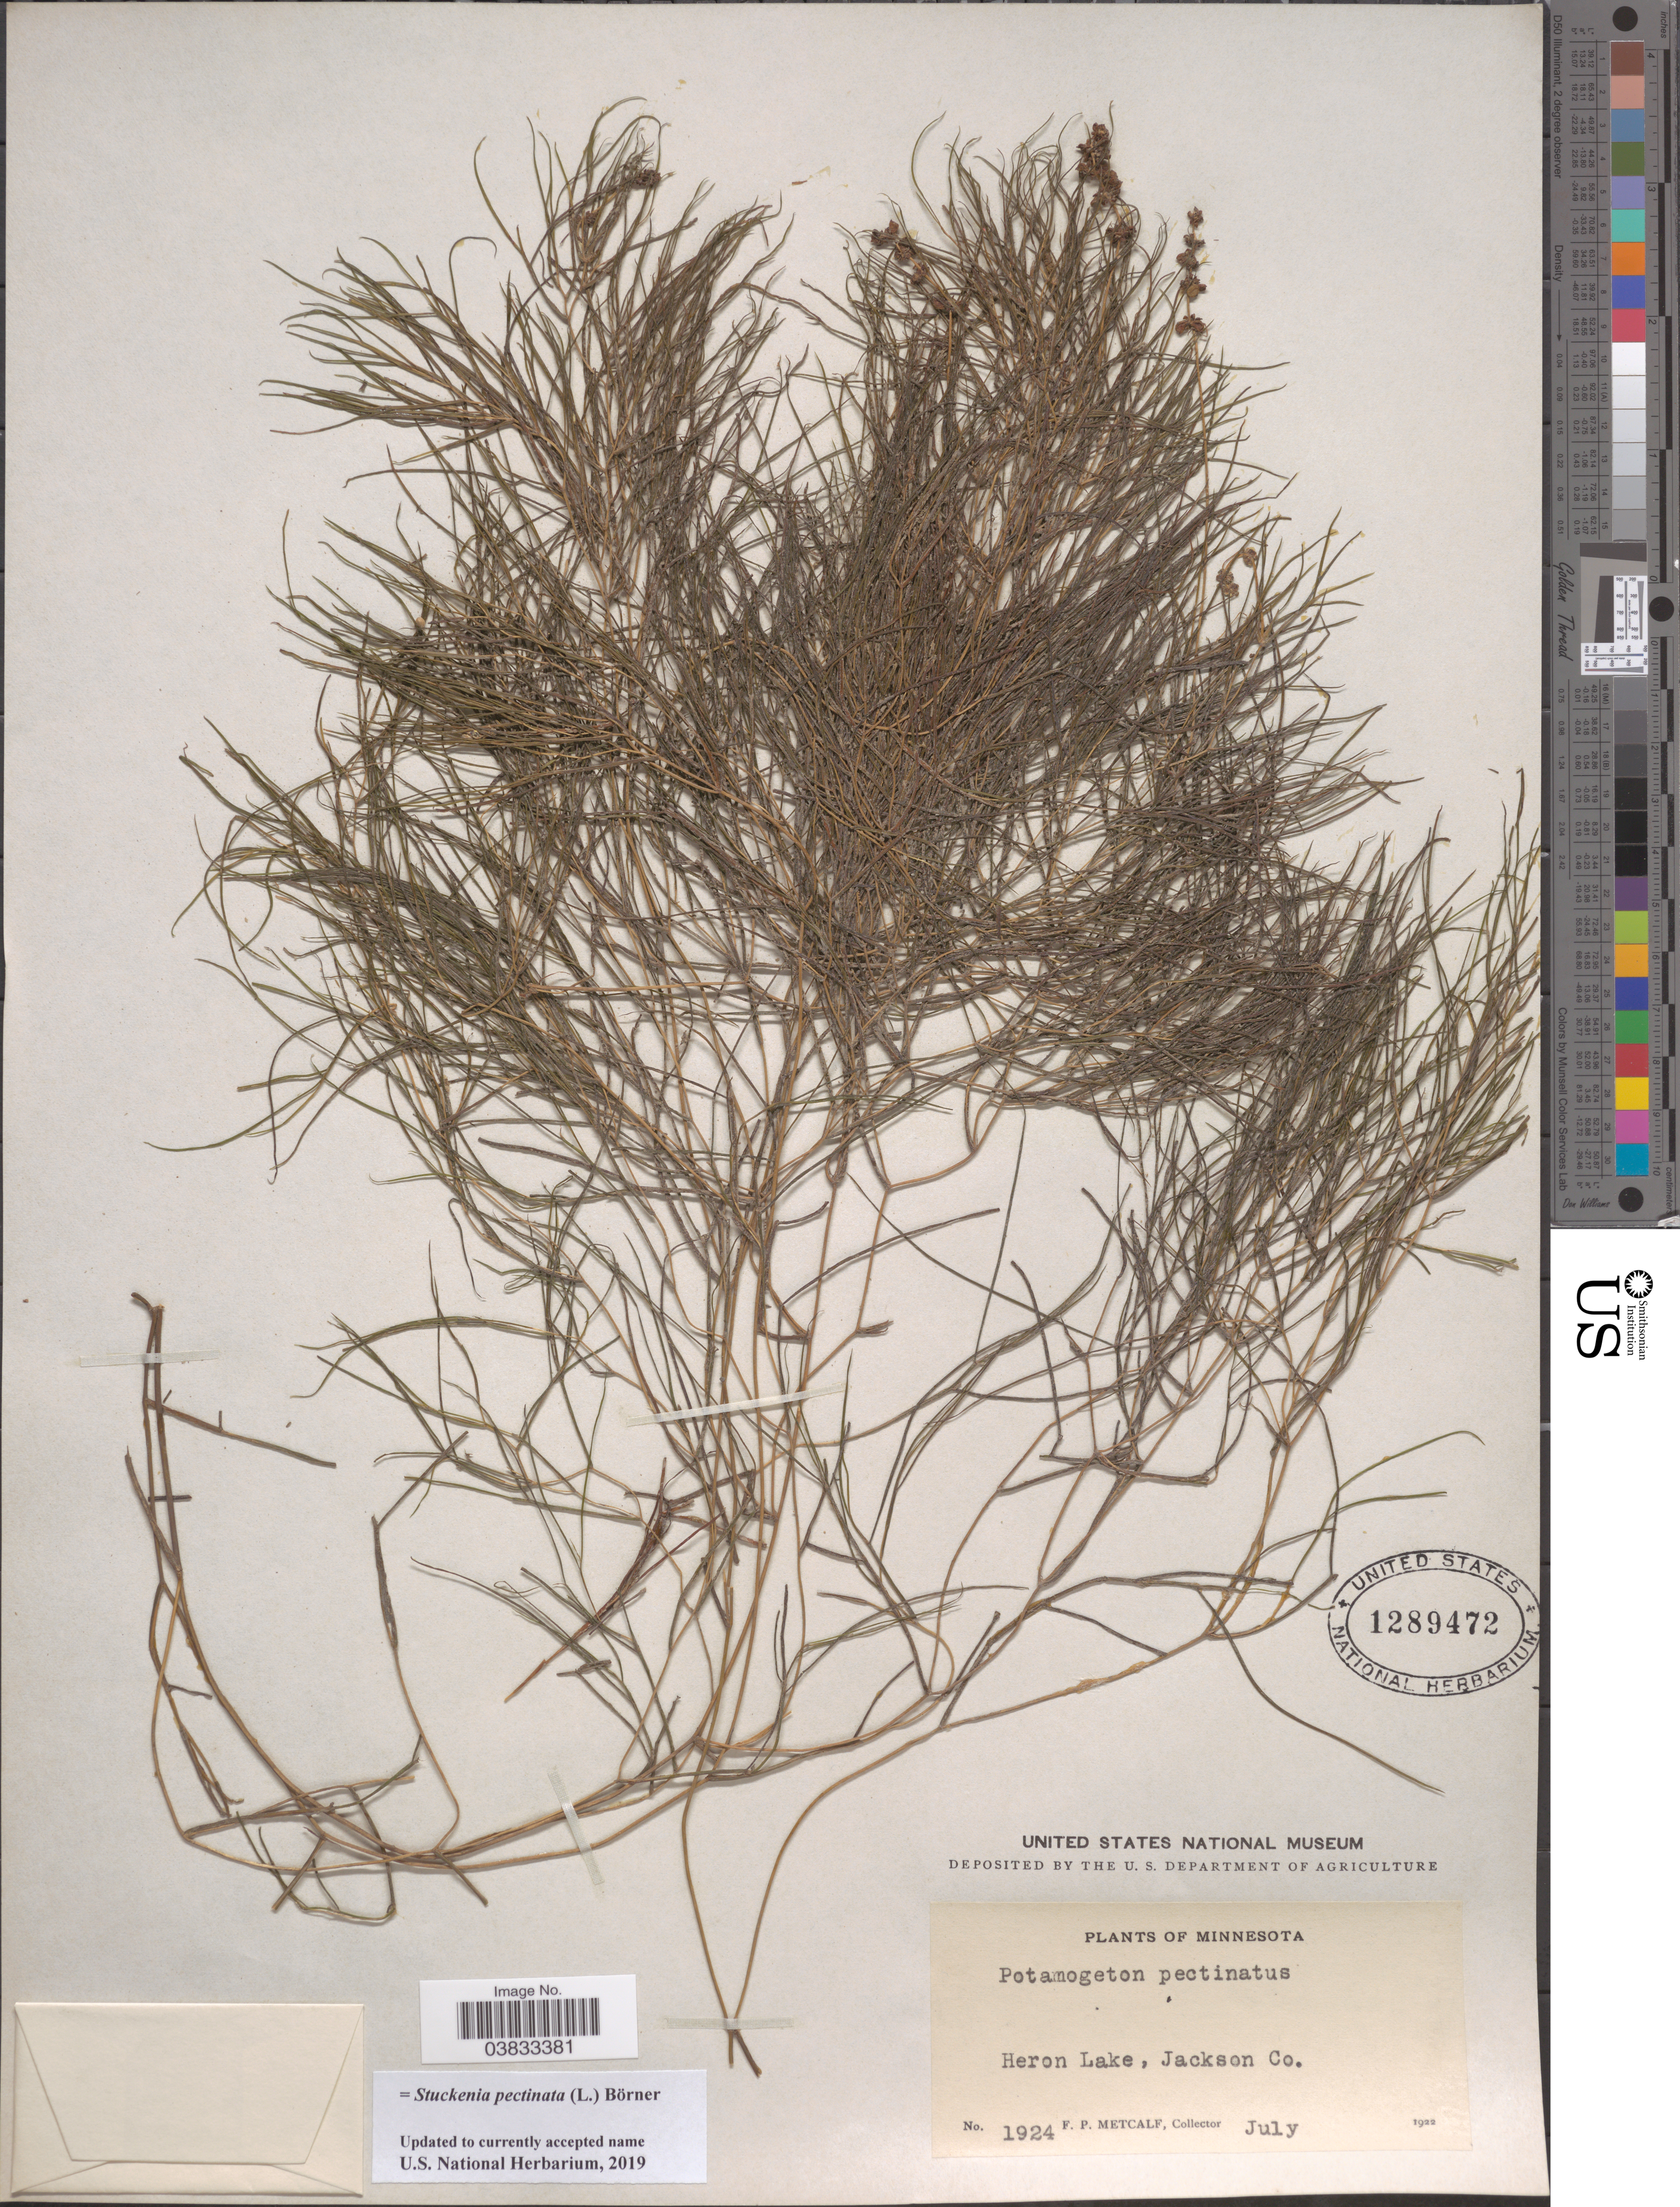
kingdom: Plantae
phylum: Tracheophyta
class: Liliopsida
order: Alismatales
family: Potamogetonaceae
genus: Stuckenia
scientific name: Stuckenia pectinata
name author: (L.) Börner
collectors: F. Metcalf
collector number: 1924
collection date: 1922-07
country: United States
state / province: Minnesota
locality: Heron Lake, Jackson Co.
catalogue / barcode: US 1289472